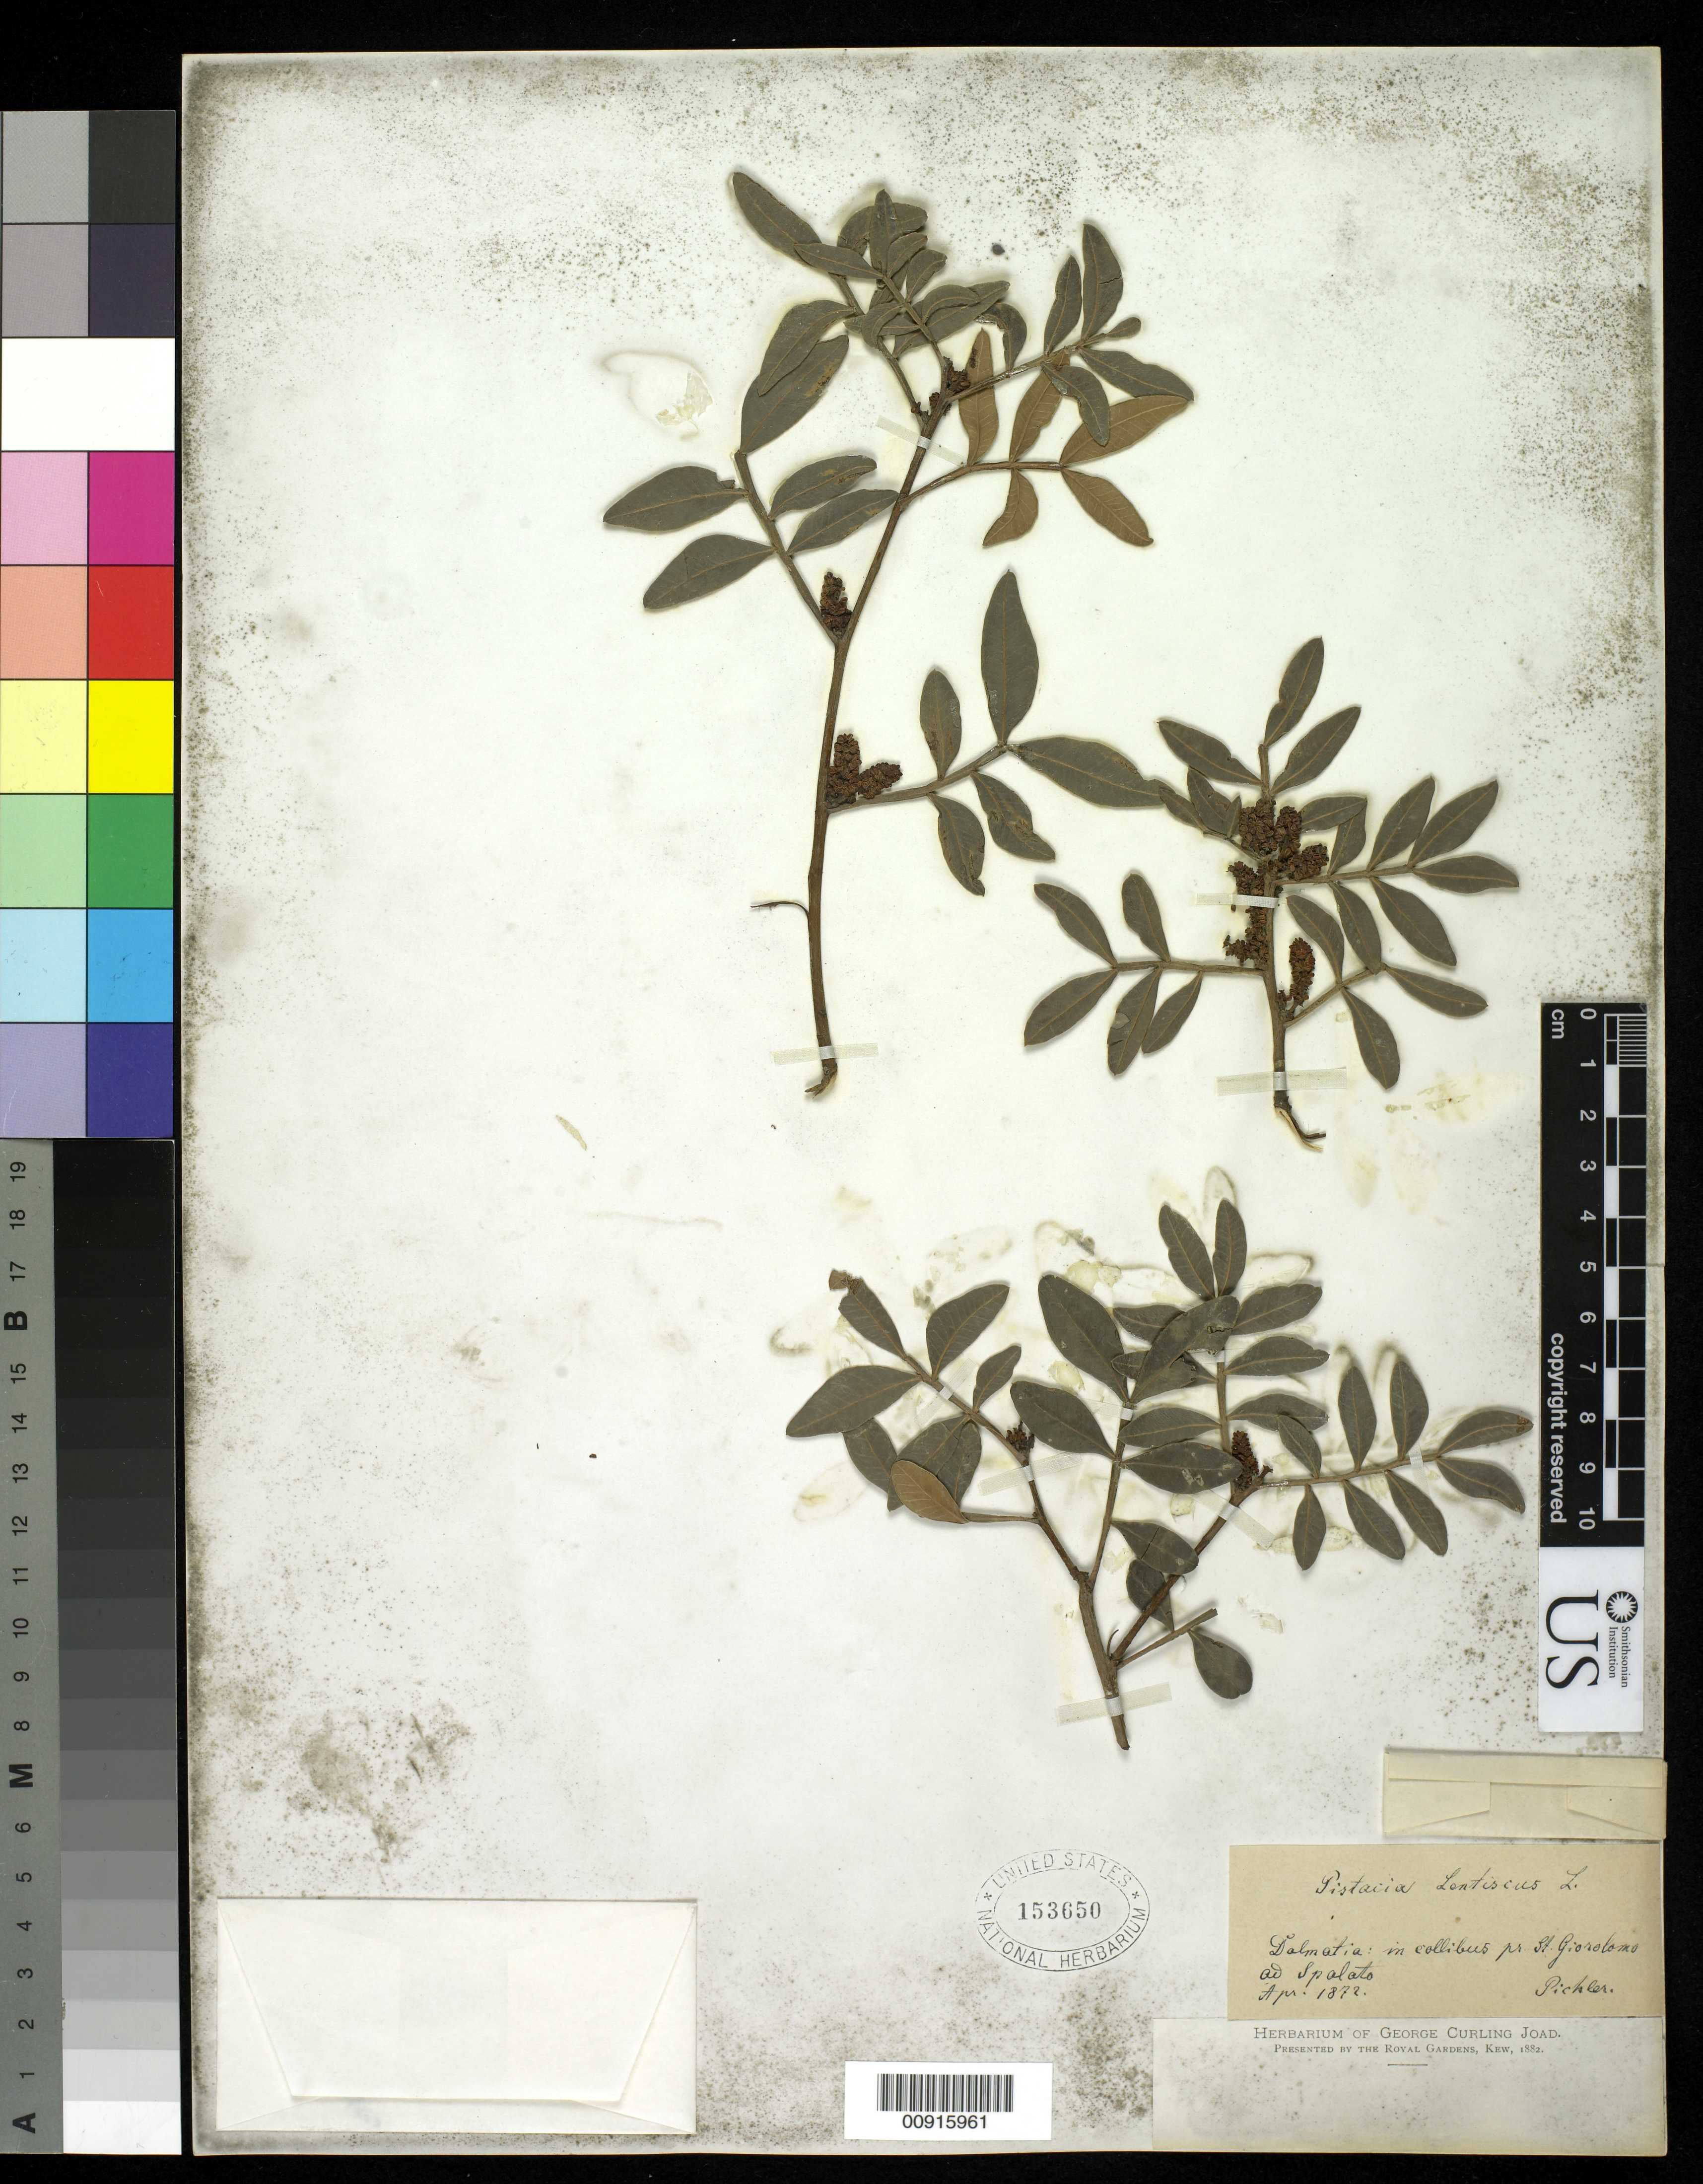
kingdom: Plantae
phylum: Tracheophyta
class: Magnoliopsida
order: Sapindales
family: Anacardiaceae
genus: Pistacia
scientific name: Pistacia lentiscus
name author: L.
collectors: Pichler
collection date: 1872-04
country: Croatia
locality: Dalmatia in collibus pr St. Girolamo ad Spolato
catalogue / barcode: US 153650